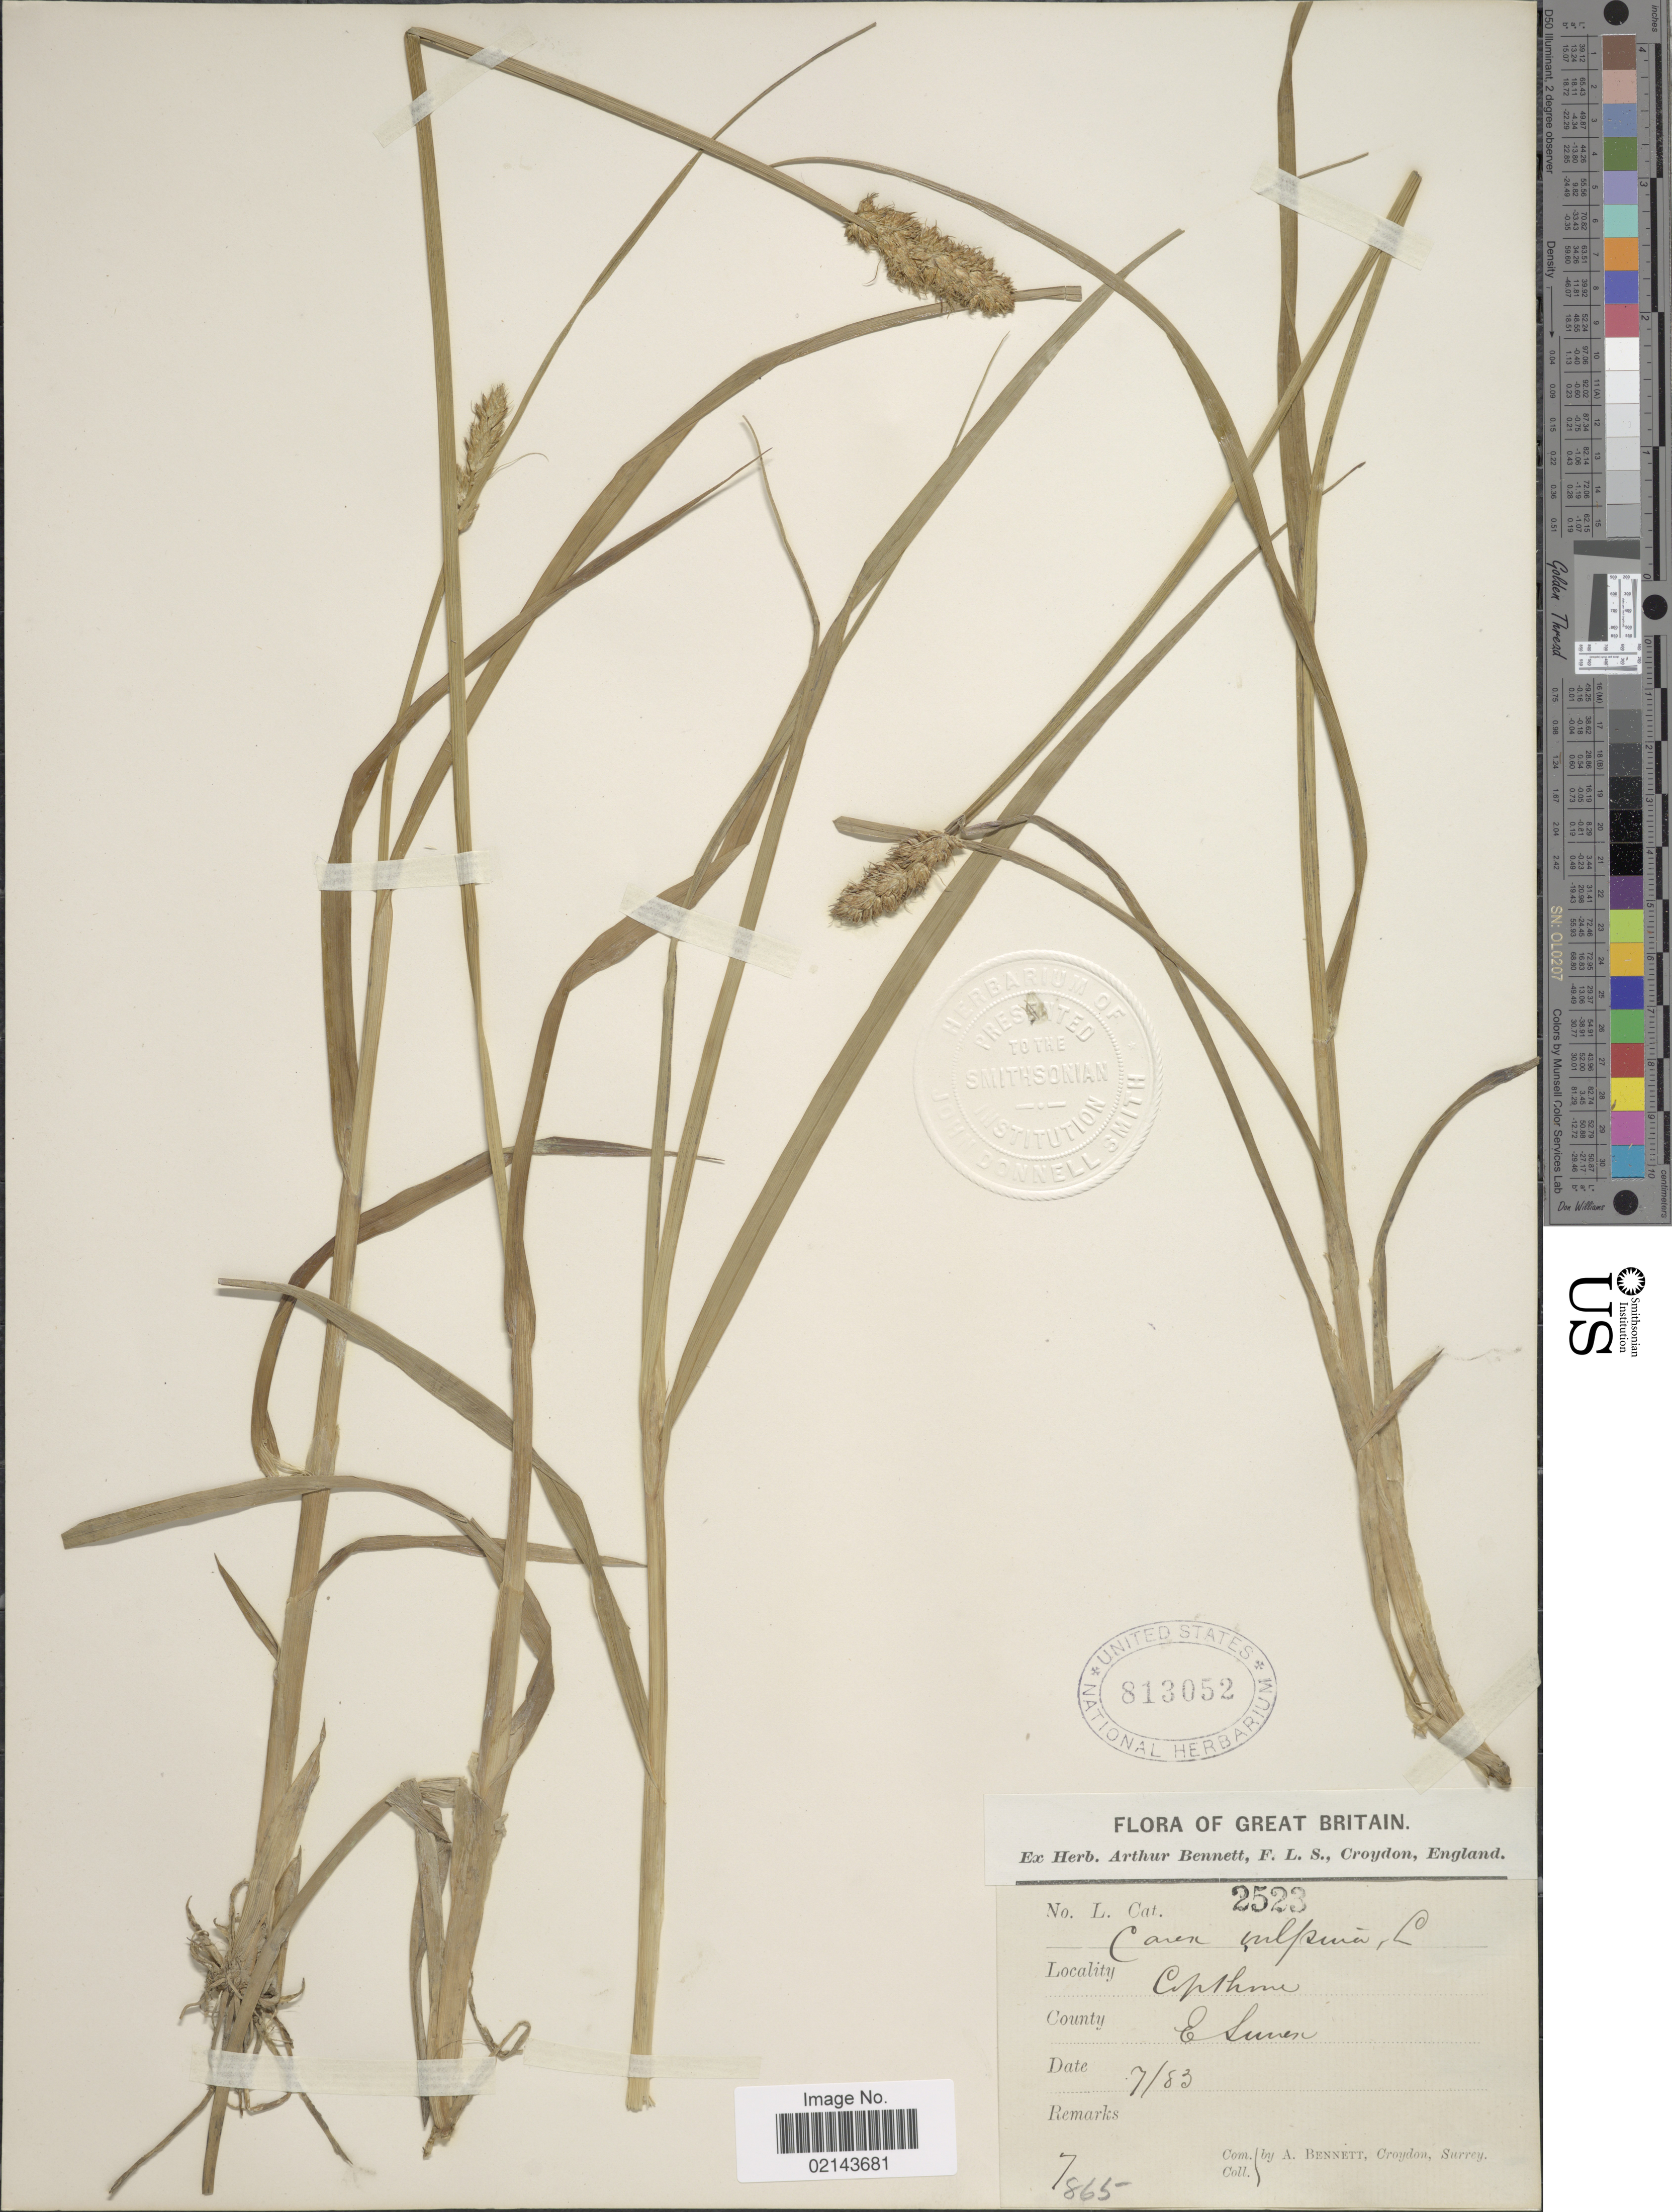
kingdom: Plantae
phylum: Tracheophyta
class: Liliopsida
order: Poales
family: Cyperaceae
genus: Carex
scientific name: Carex vulpina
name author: L.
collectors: A. Bennett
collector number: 2523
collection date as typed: Transcribed d/m/y: /7/83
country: United Kingdom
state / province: England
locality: Great Britain, Copthorne, County E Sussex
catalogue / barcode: US 813052